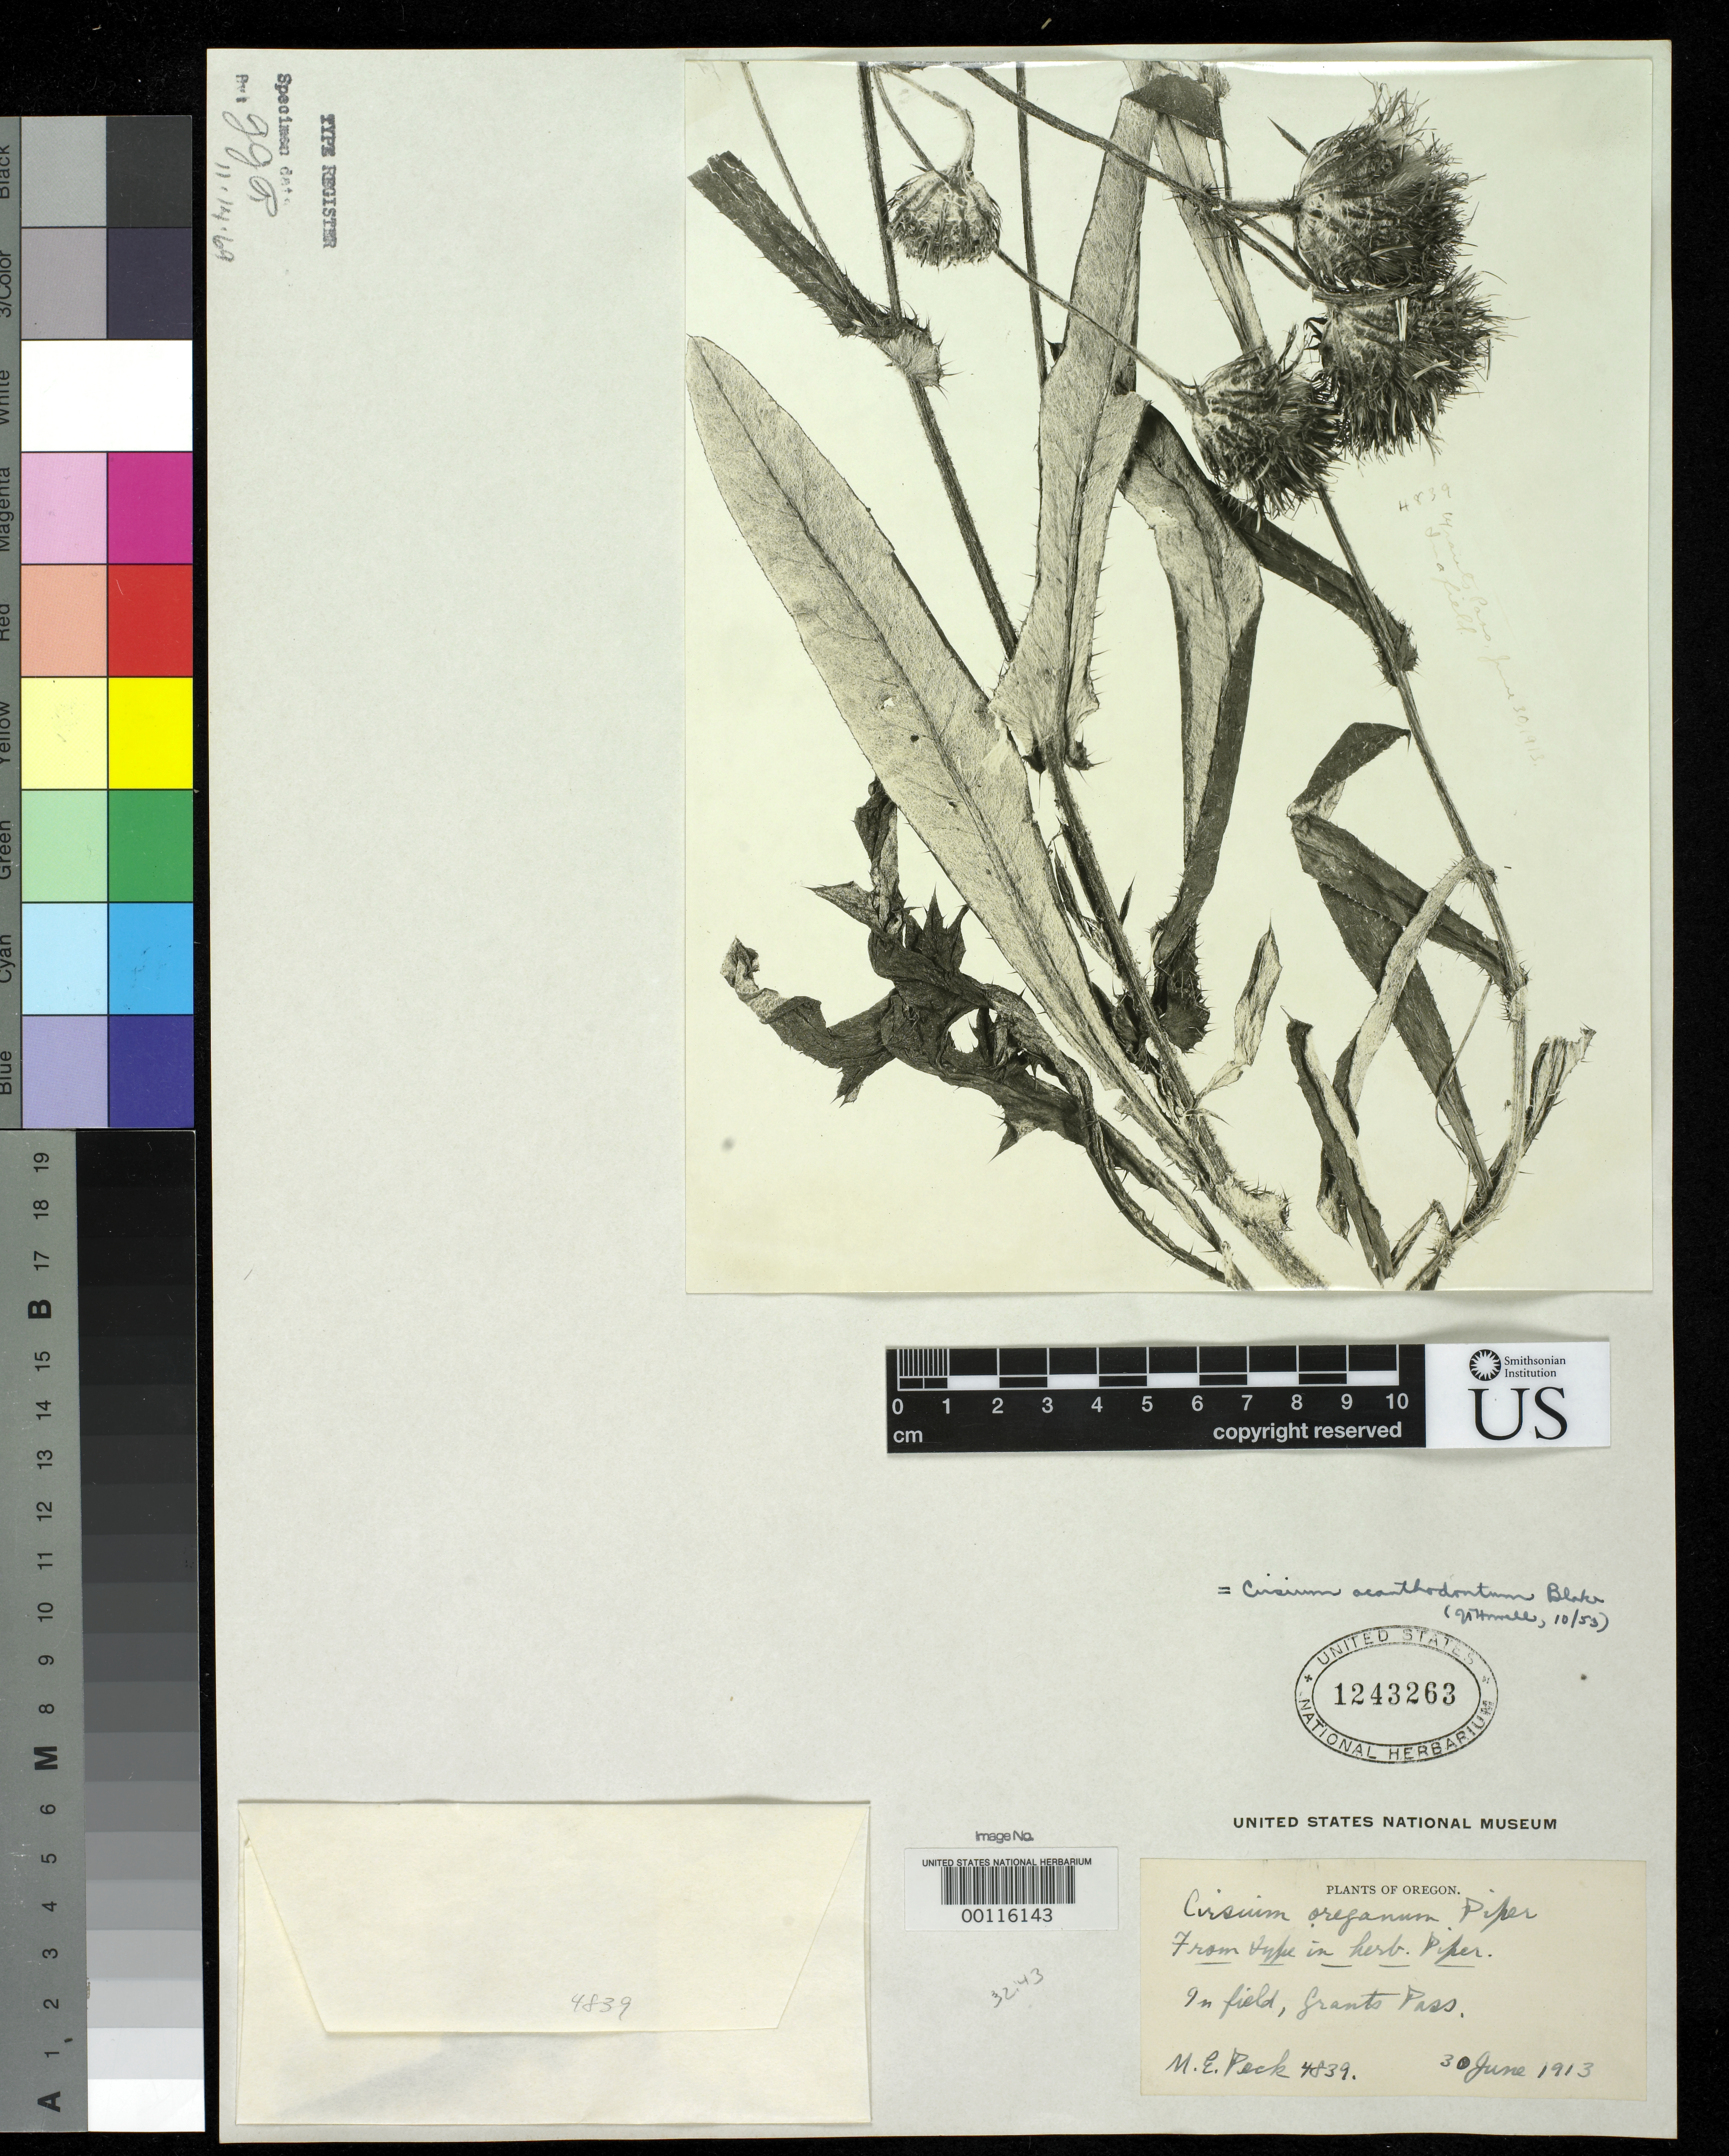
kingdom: Plantae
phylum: Tracheophyta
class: Magnoliopsida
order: Asterales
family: Asteraceae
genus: Cirsium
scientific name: Cirsium oreganum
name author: Piper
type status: Isotype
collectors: M. E. Peck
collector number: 4839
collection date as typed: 30 Jun 1913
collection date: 1913-06-30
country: United States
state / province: Oregon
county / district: Josephine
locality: Grant's Pass.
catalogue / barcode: US 1243263